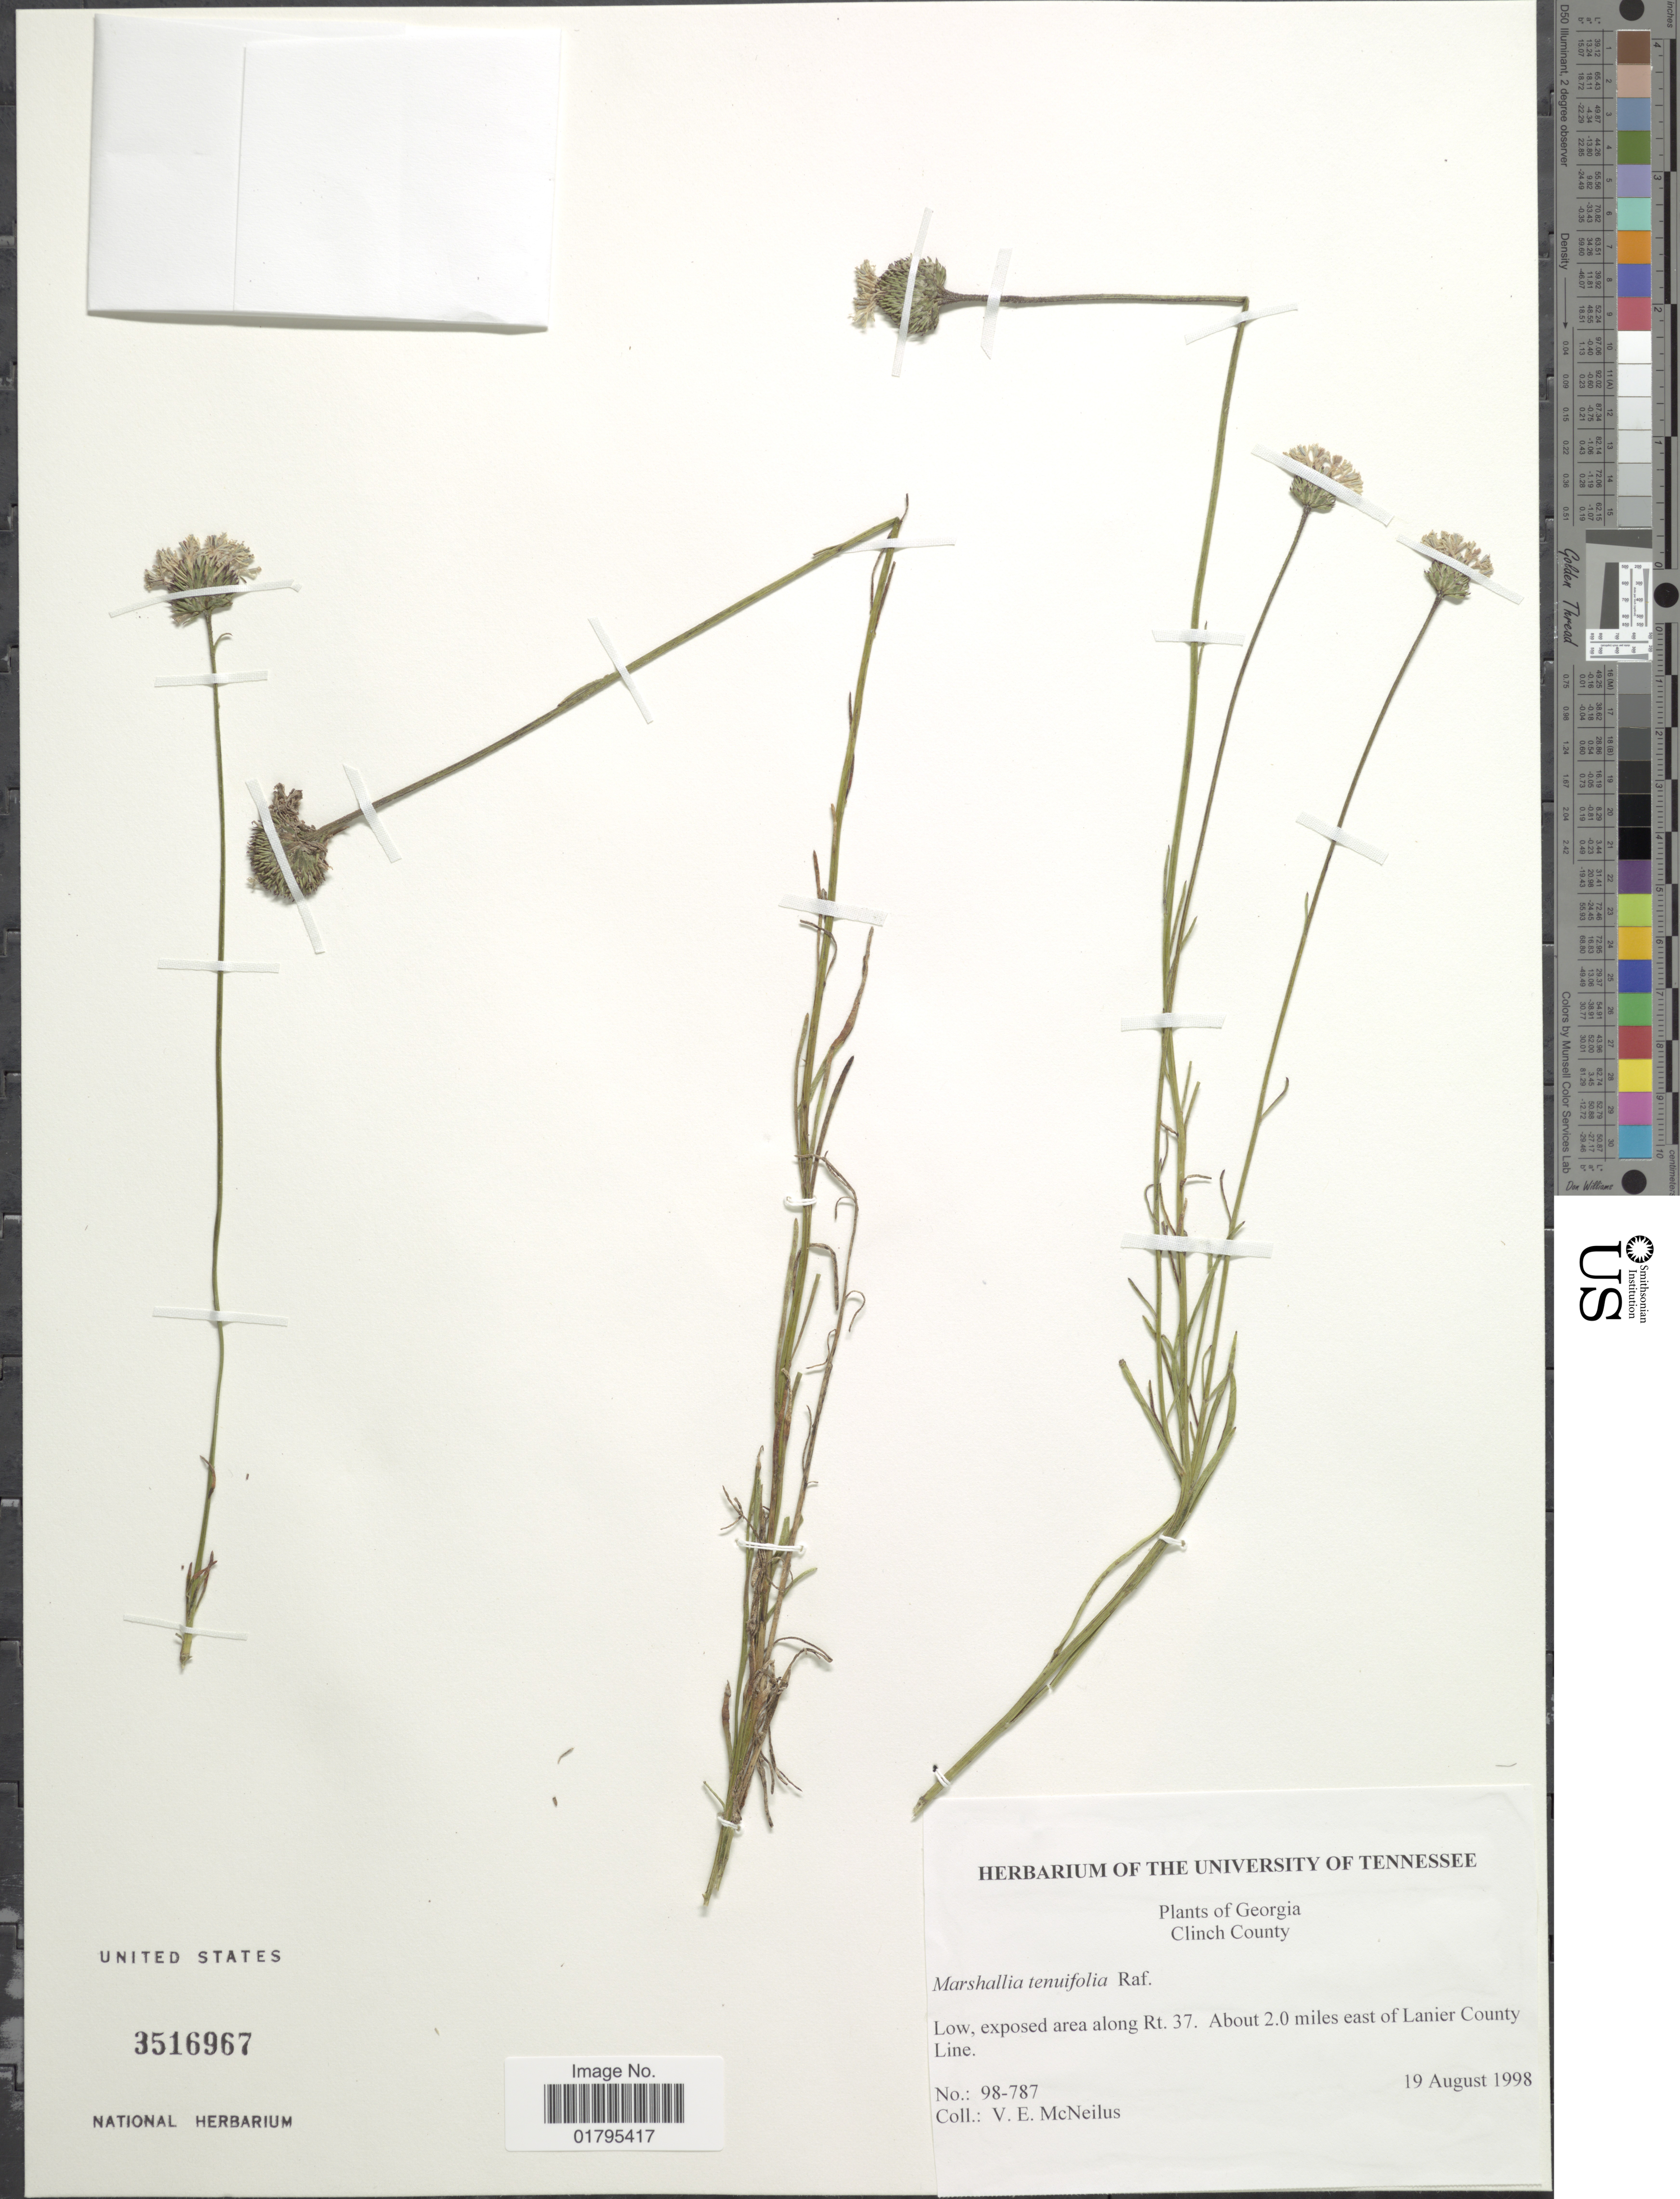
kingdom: Plantae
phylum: Tracheophyta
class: Magnoliopsida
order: Asterales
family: Asteraceae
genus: Marshallia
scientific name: Marshallia tenuifolia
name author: Raf.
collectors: V. Mcneilus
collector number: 98-787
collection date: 1998-08-19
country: United States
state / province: Georgia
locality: Georgia, Clinch County. Low exposed area along Rt. 37. about 2.0 miles east of Lanier County Line.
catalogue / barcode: US 3516967